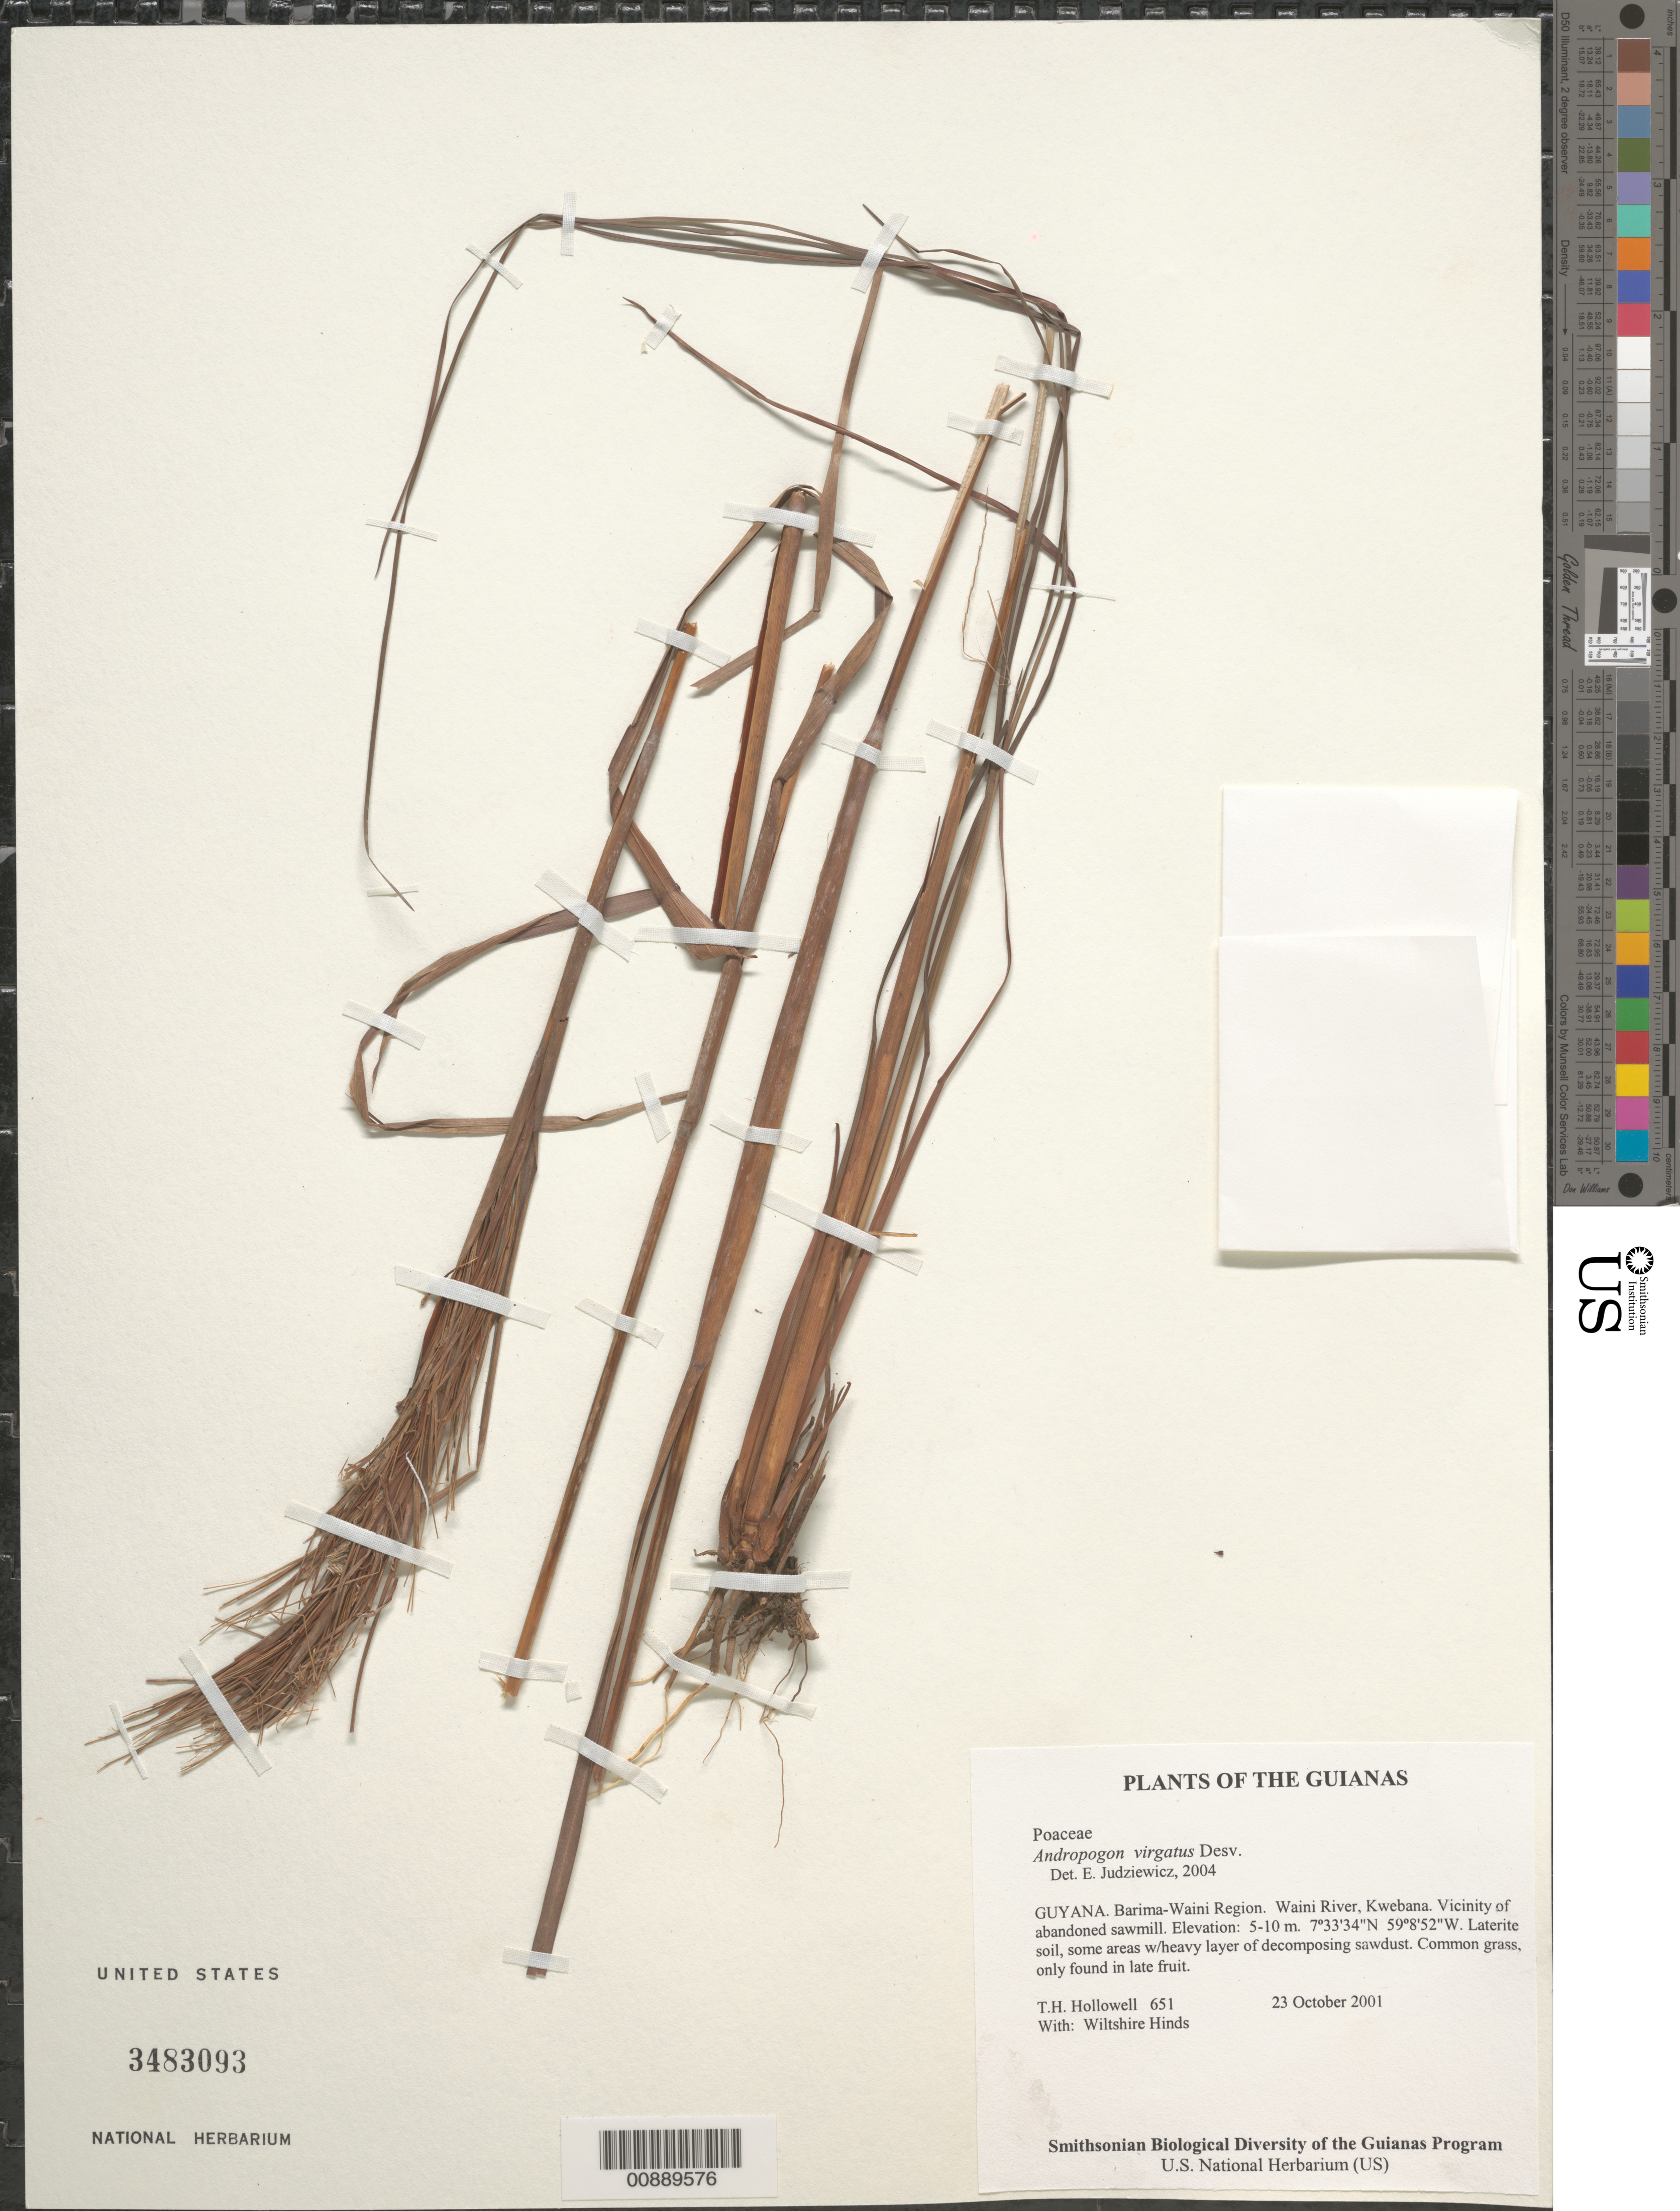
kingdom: Plantae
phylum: Tracheophyta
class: Liliopsida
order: Poales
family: Poaceae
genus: Andropogon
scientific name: Andropogon virgatus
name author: Desv. ex Ham.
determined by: Judziewicz, E. J.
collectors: T. Hollowell & W. Hinds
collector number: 651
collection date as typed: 23 October 2001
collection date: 2001-10-23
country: Guyana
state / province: Barima-Waini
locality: Waini River, Kwebana. Vicinity of abandoned sawmill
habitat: Laterite soil, some areas w/heavy layer of decomposing sawdust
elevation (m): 5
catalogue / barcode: US 3483093